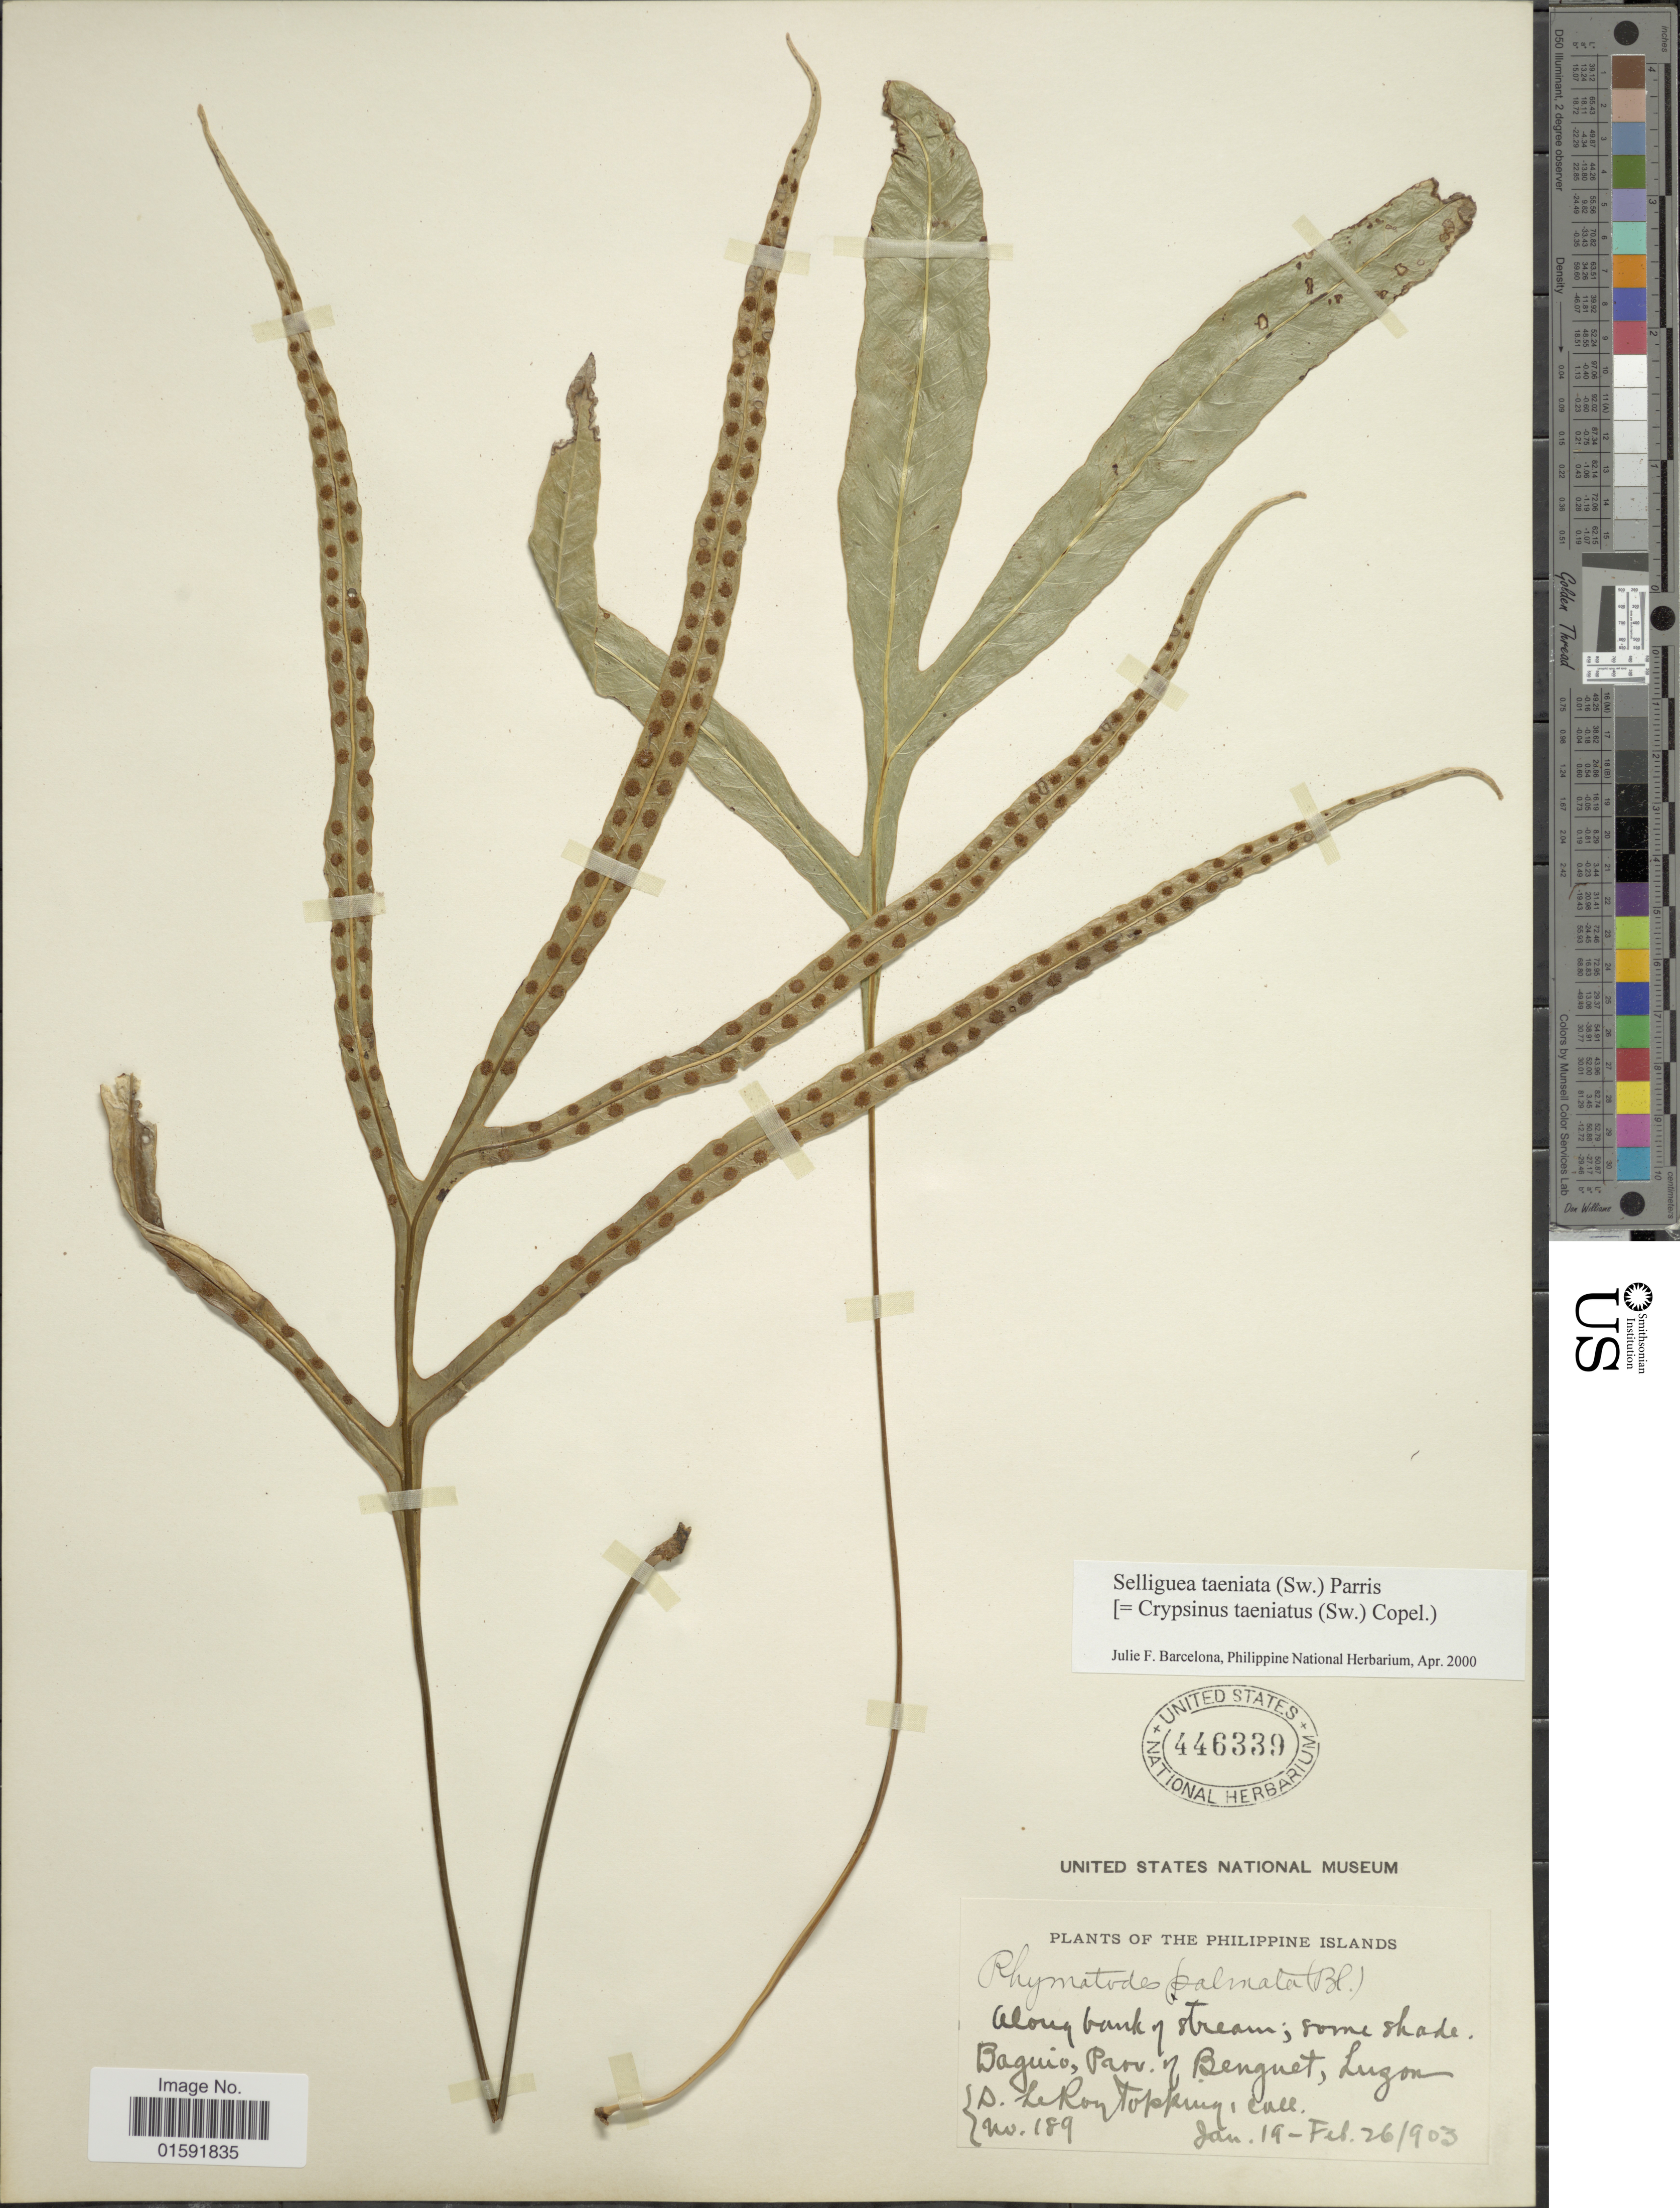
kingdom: Plantae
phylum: Tracheophyta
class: Polypodiopsida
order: Polypodiales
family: Polypodiaceae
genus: Selliguea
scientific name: Selliguea taeniata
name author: Parris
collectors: D. L. Topping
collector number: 189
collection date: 1903-01-19/1903-02-26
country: Philippines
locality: Baguio, Prov. of Benguet, Luzon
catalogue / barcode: US 446339